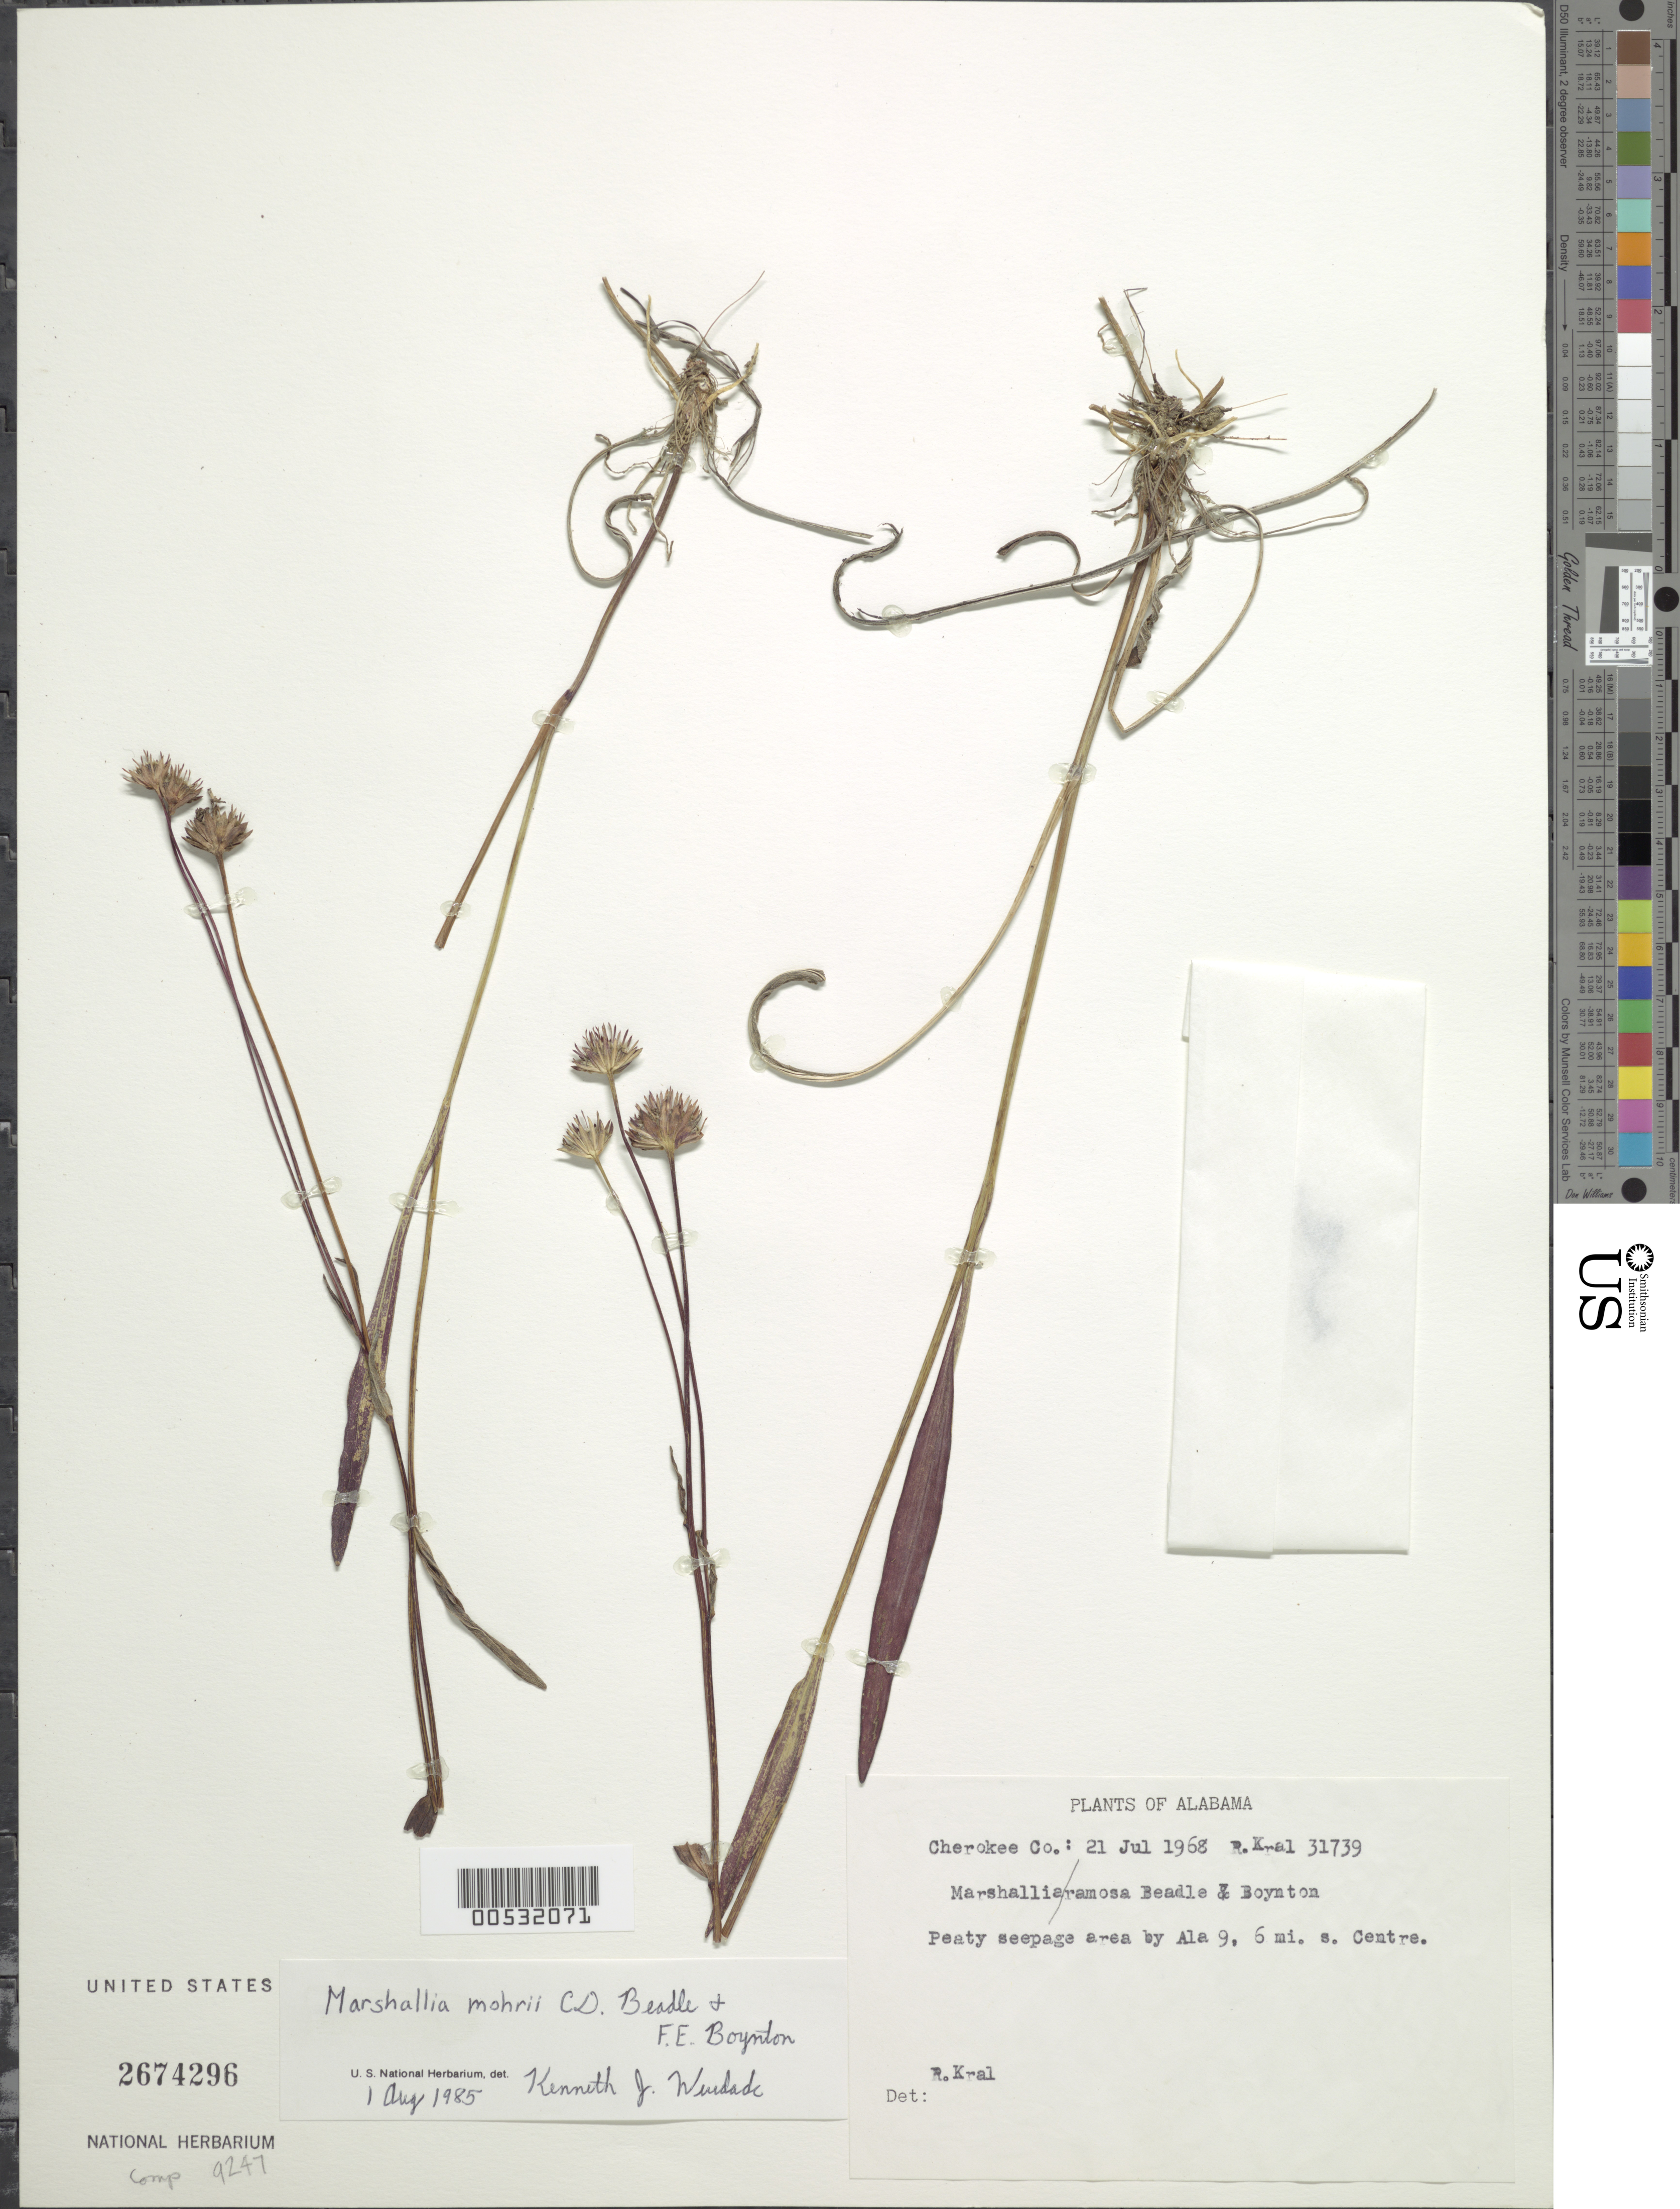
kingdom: Plantae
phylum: Tracheophyta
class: Magnoliopsida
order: Asterales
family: Asteraceae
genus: Marshallia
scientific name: Marshallia mohrii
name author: Beadle & F.E. Boynton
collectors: R. Kral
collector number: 31739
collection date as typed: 21 Jul 1969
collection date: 1969-07-21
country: United States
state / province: Alabama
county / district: Cherokee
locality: By Ala. 9, 6 mi. s. Centre.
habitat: Peaty seepage area.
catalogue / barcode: US 2674296